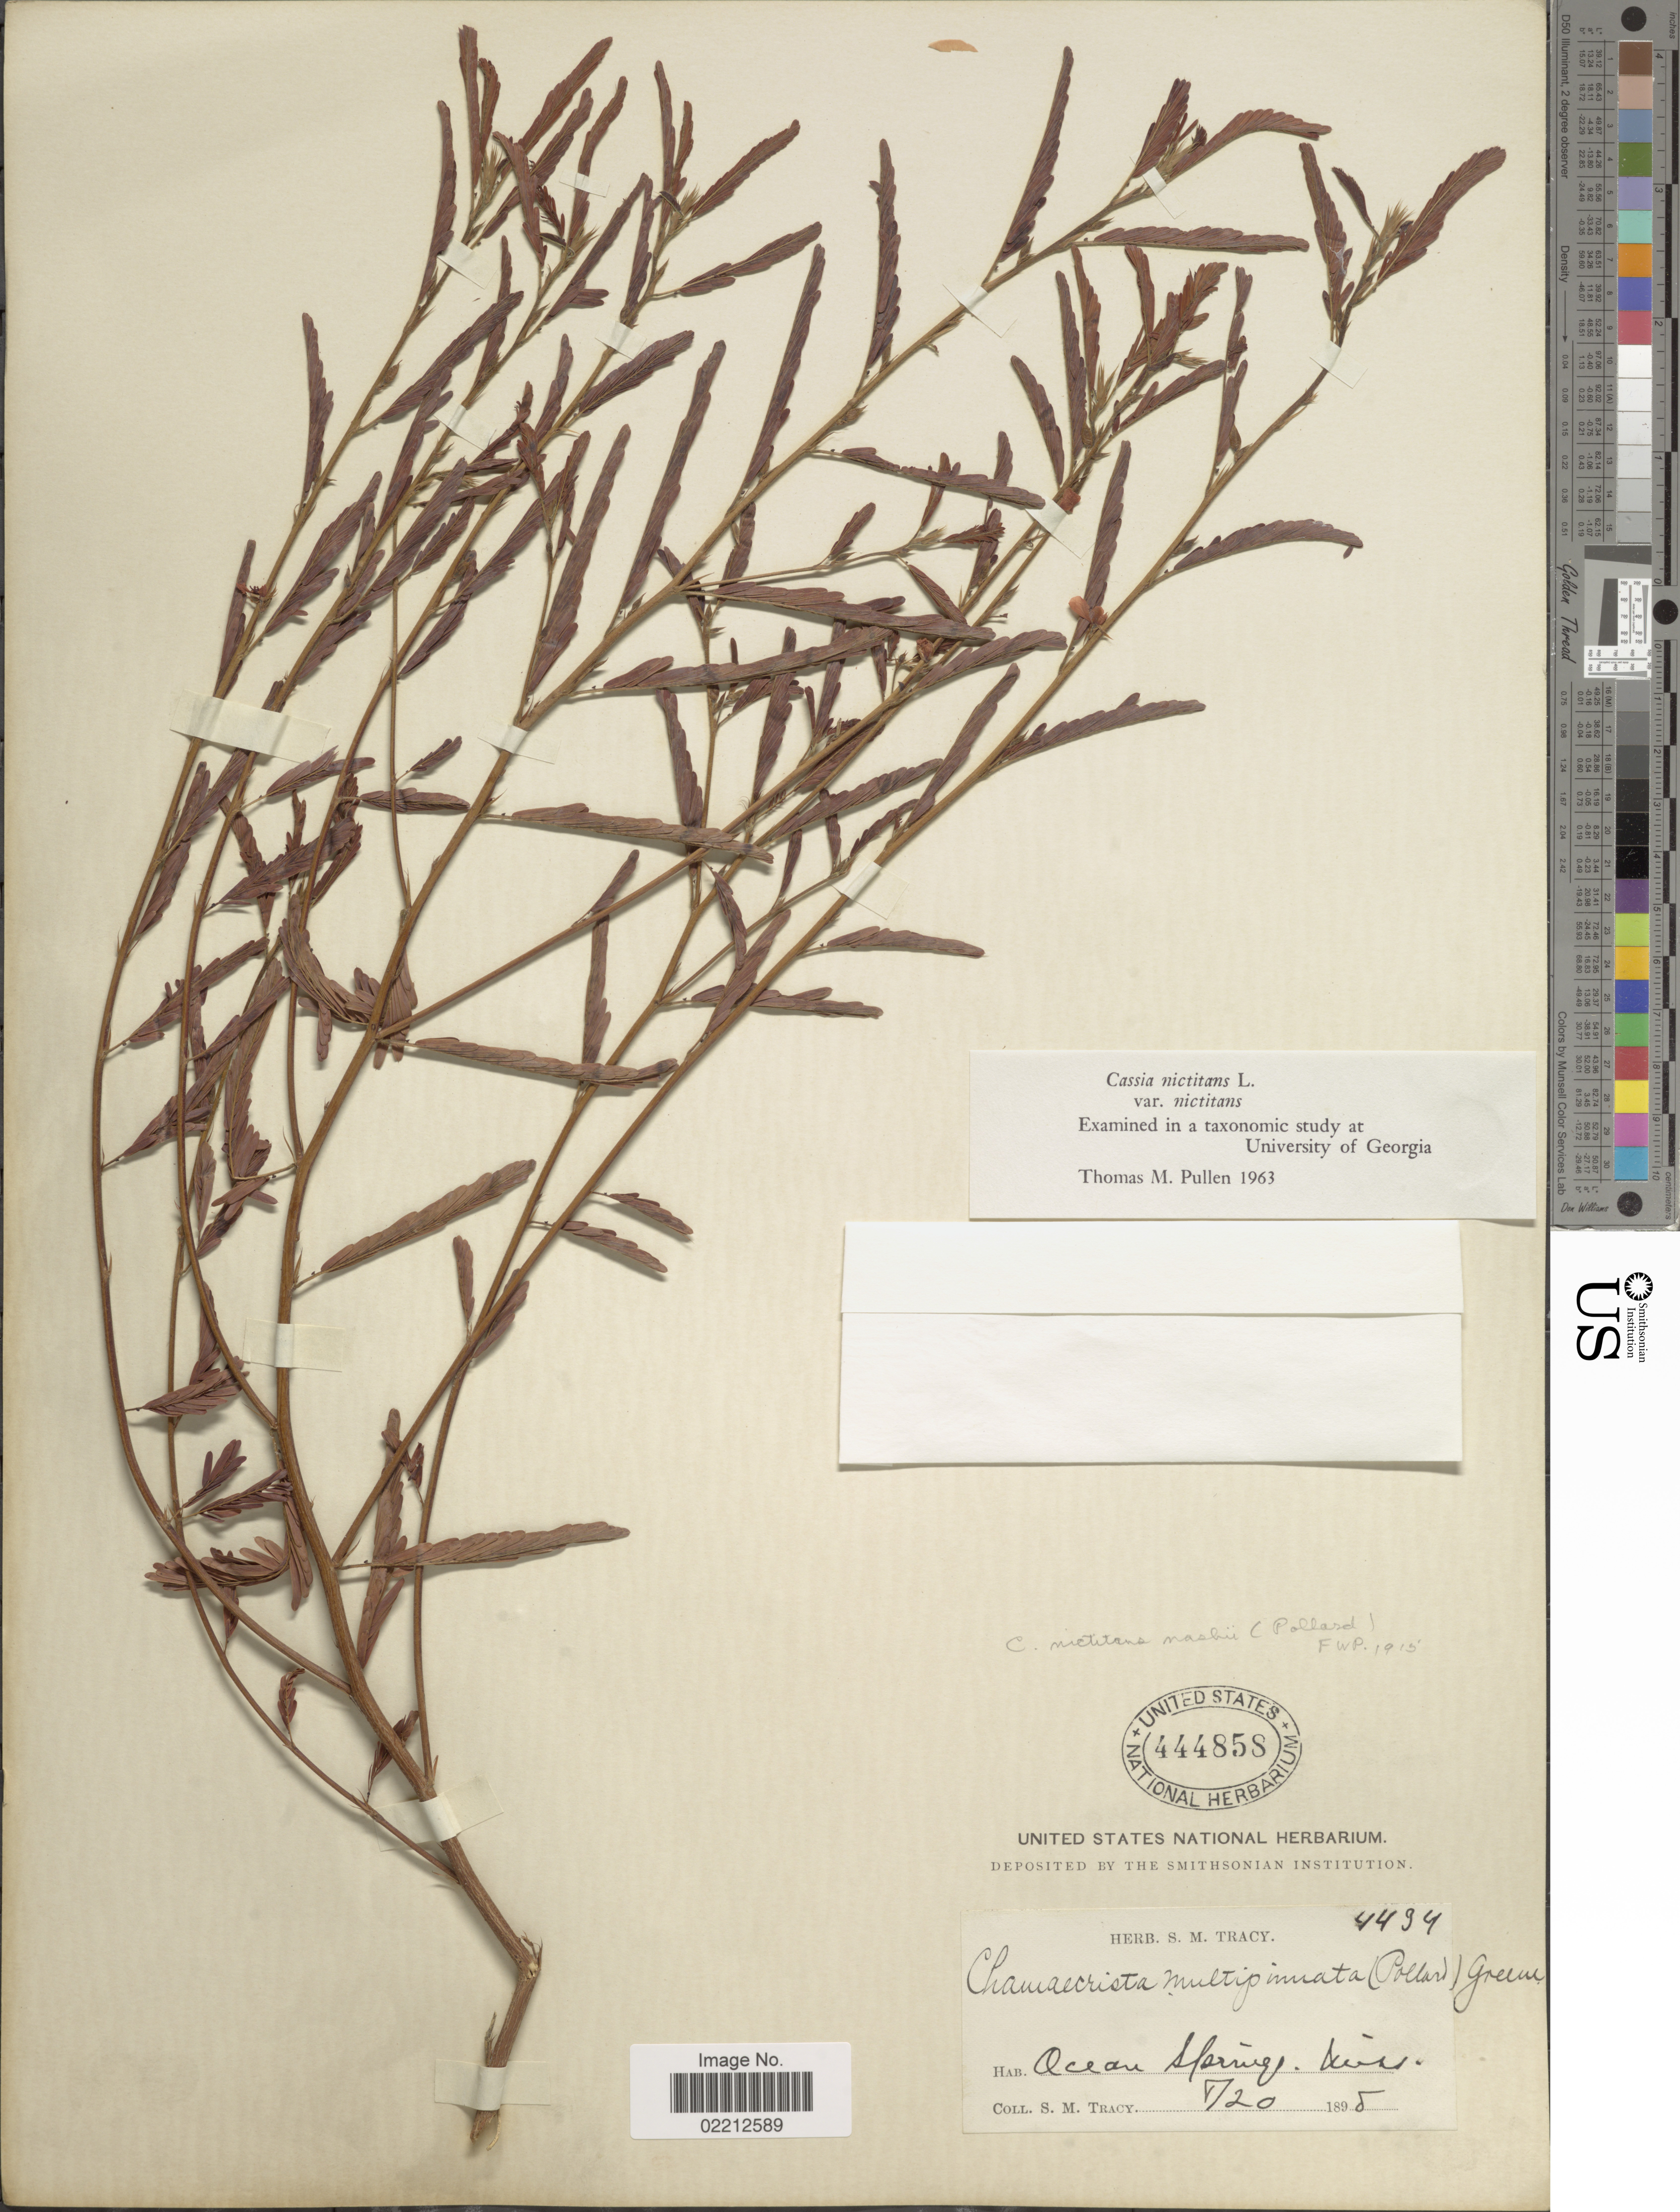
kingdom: Plantae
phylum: Tracheophyta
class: Magnoliopsida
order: Fabales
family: Fabaceae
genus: Chamaecrista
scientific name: Chamaecrista fasciculata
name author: (Michx.) Greene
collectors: S. M. Tracy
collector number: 4494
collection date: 1898-08-20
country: United States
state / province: Mississippi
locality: Ocean Springs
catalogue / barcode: US 444858